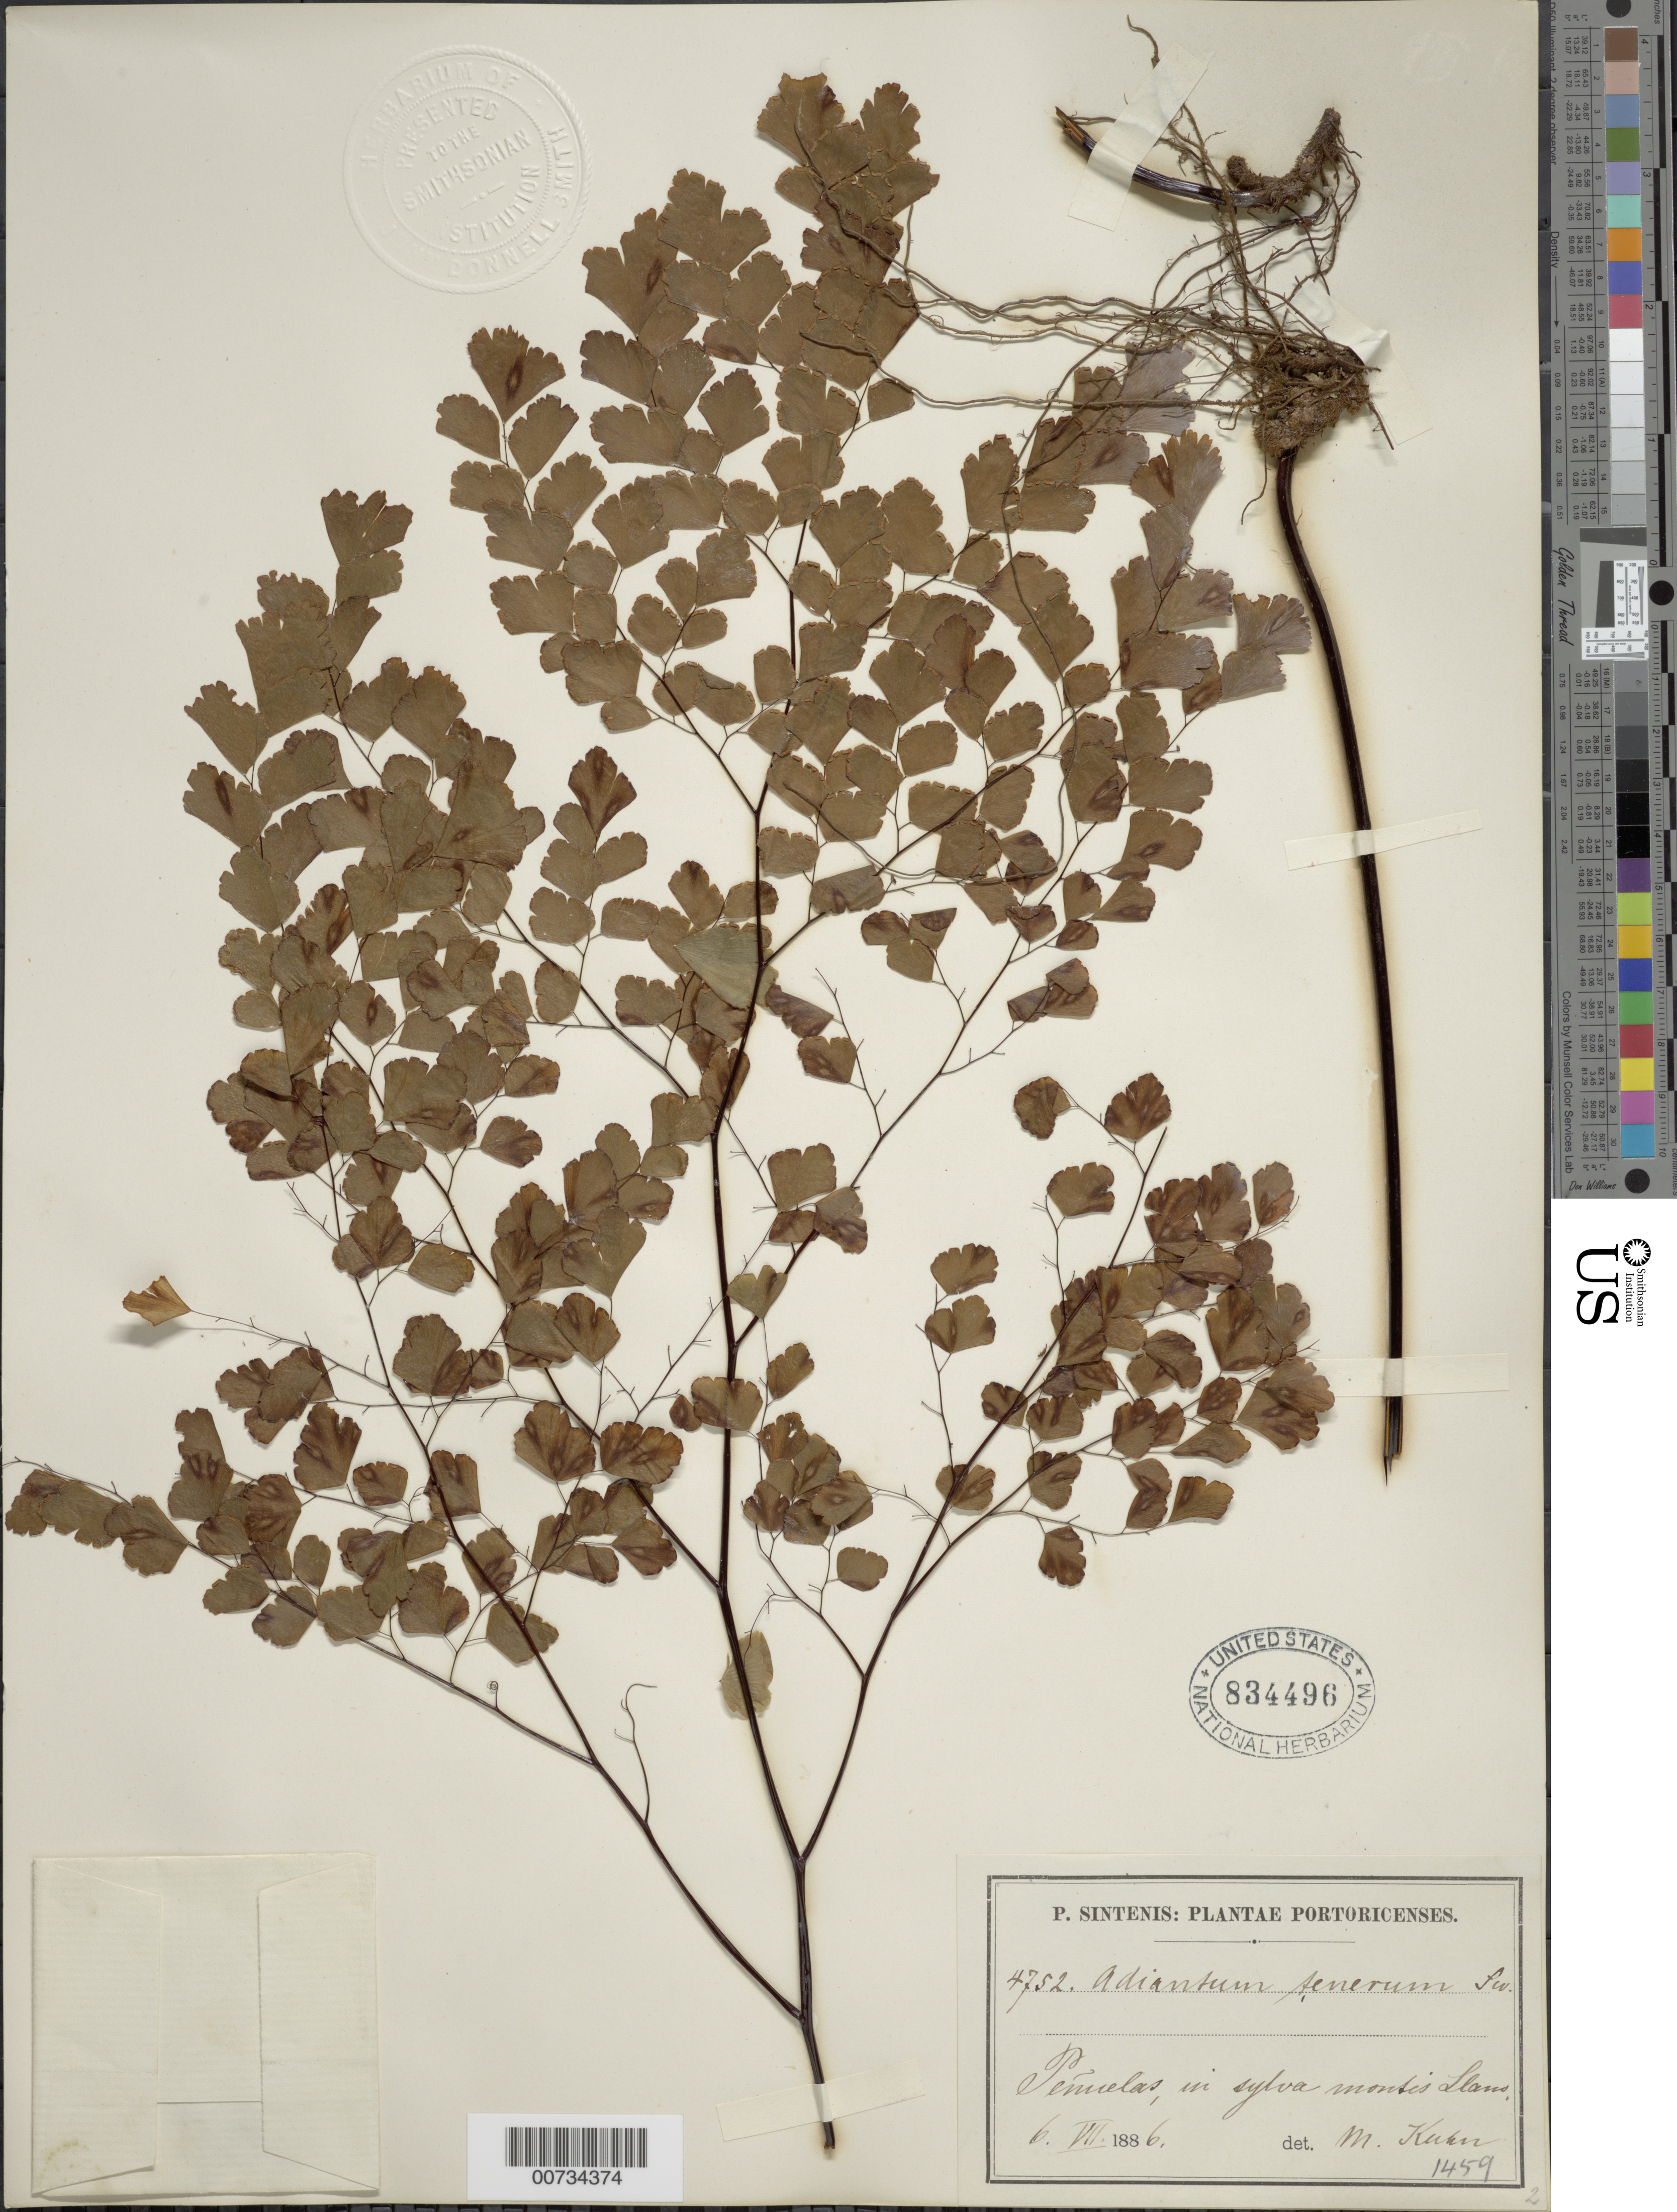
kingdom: Plantae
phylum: Tracheophyta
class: Polypodiopsida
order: Polypodiales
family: Pteridaceae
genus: Adiantum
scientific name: Adiantum tenerum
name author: Sw.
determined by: Kuhn, D. M.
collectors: P. Sintenis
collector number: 4752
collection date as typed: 06 Jun 1886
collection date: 1886-06-06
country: Puerto Rico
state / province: Peñuelas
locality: Peñuelas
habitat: In sylva montis Llano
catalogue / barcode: US 834496